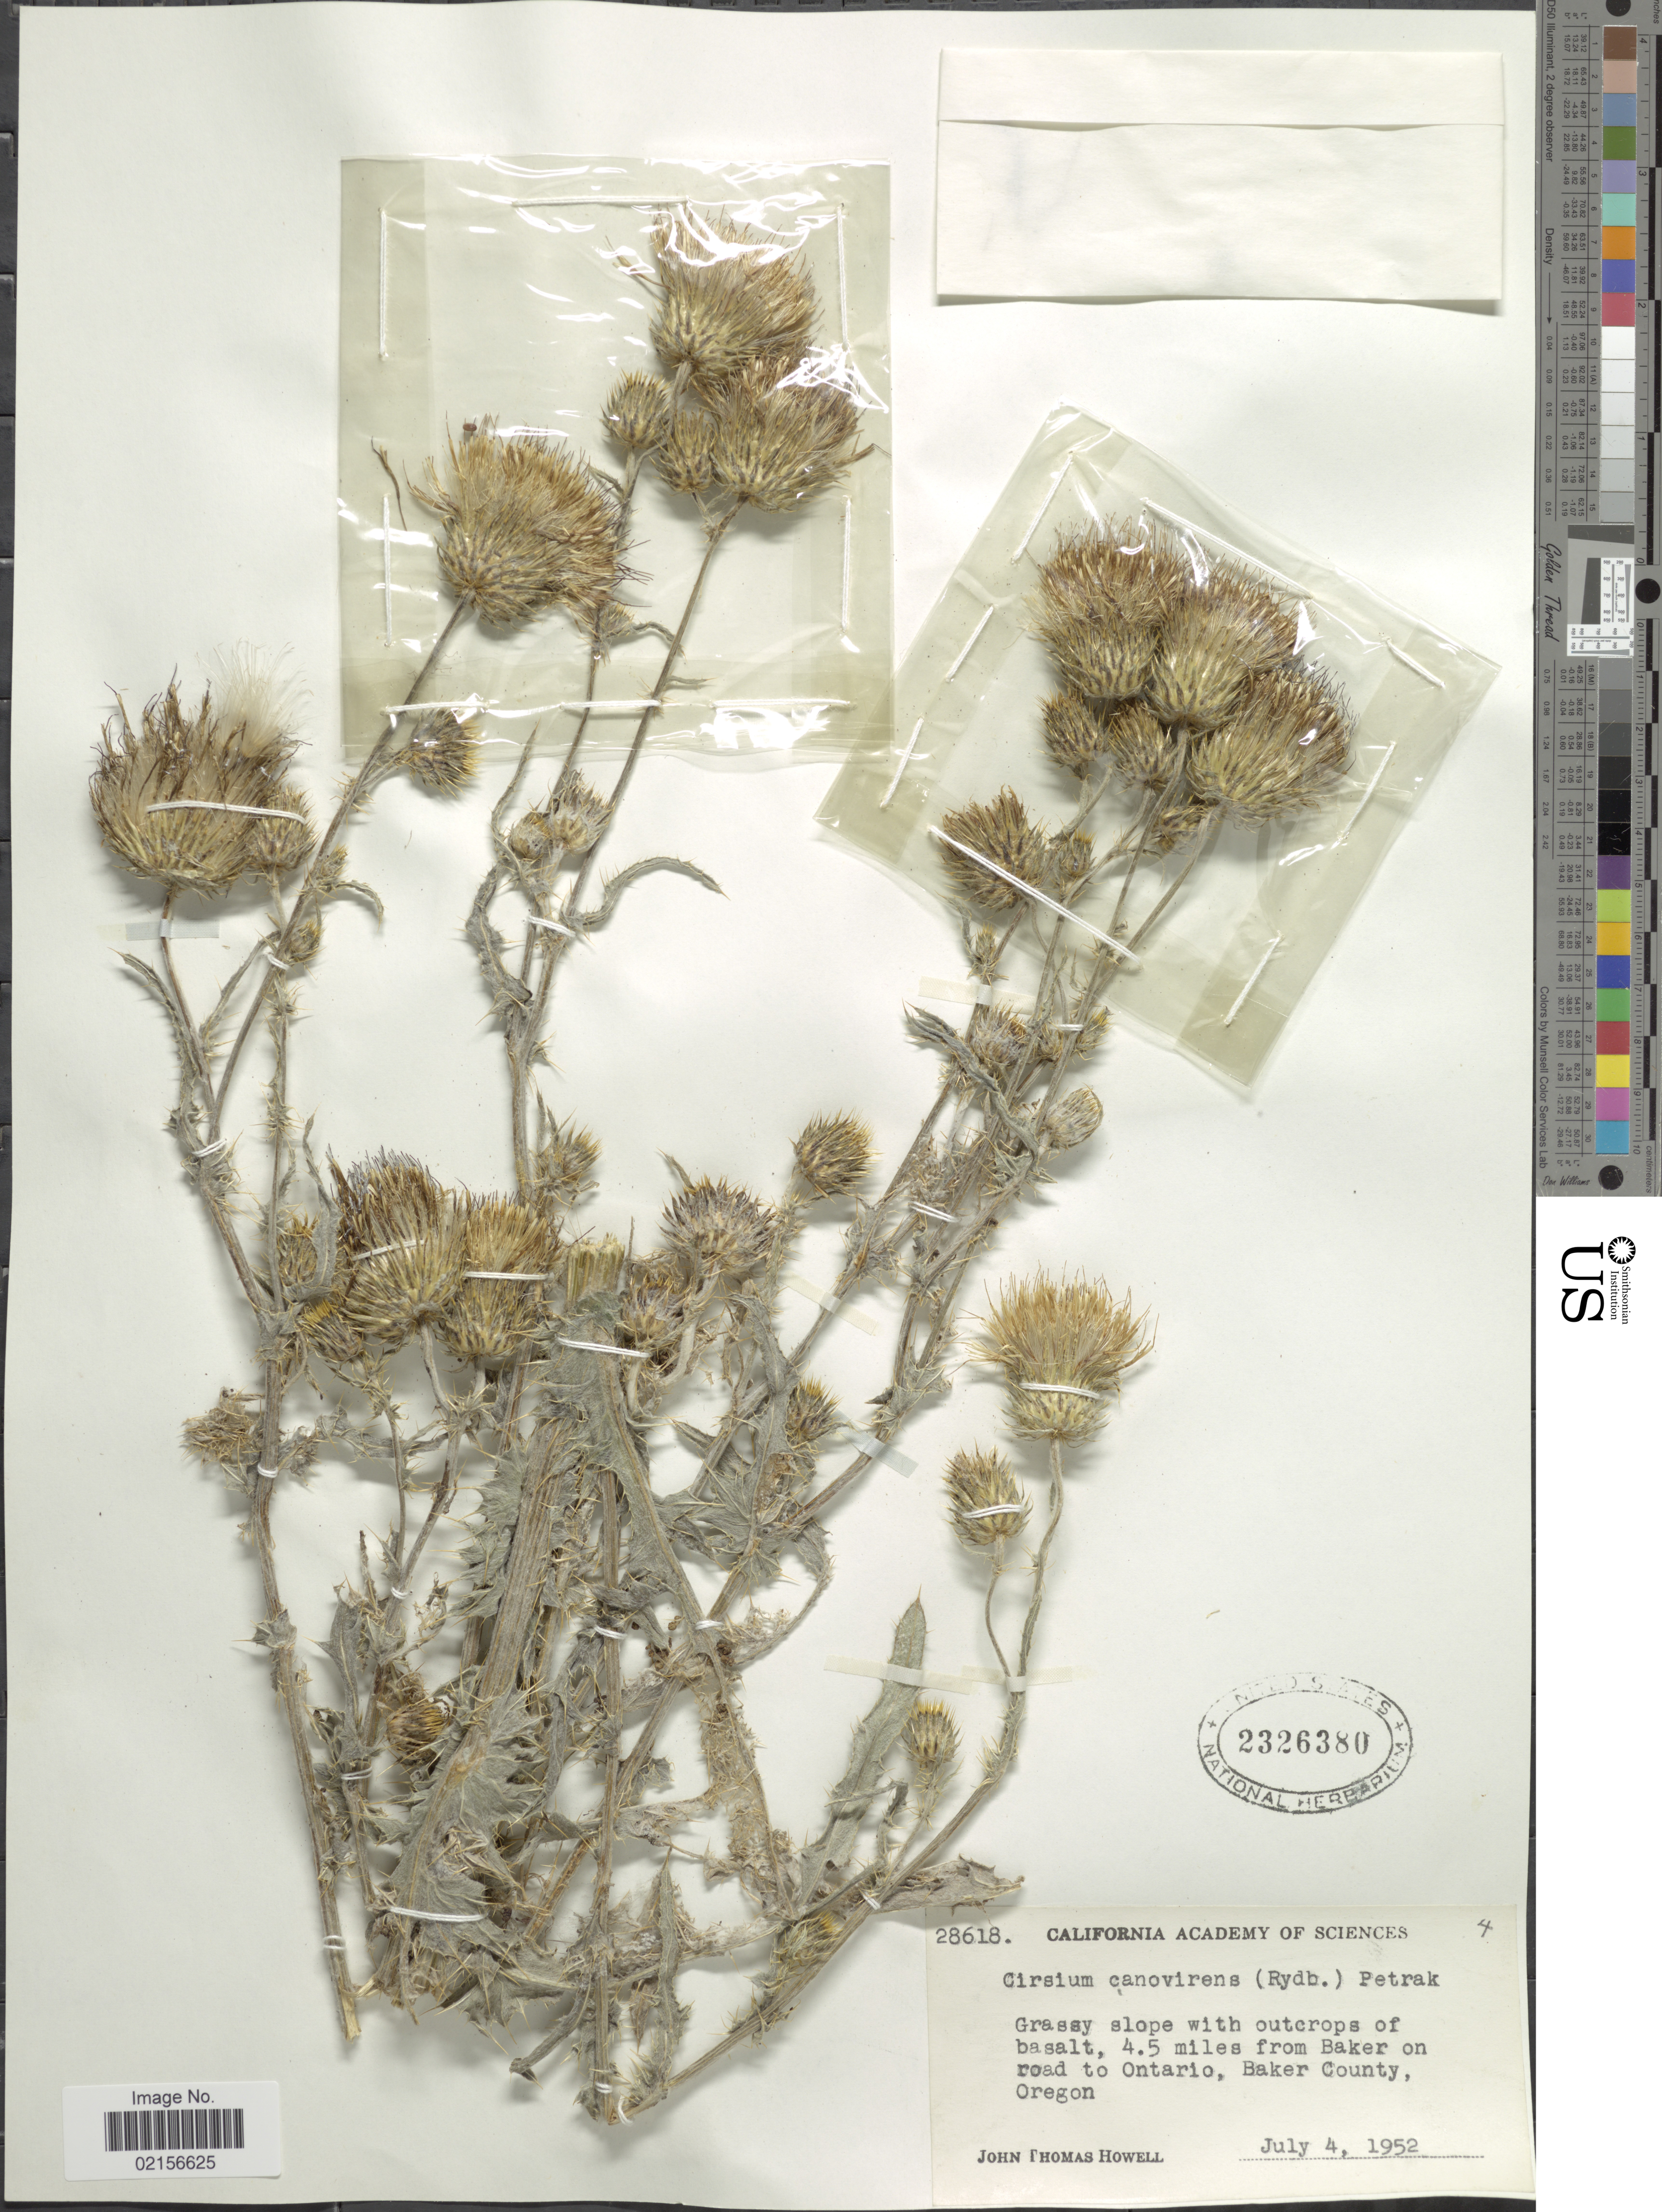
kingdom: Plantae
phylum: Tracheophyta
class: Magnoliopsida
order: Asterales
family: Asteraceae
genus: Cirsium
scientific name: Cirsium cymosum var. canovirens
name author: (Rydb.) D.J. Keil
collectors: J. T. Howell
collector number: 28618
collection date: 1952-07-04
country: United States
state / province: Oregon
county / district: Baker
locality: Grassy slope with outcrops of basalt, 4.5 miles from Baker on road to Ontario, Baker County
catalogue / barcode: US 2326380